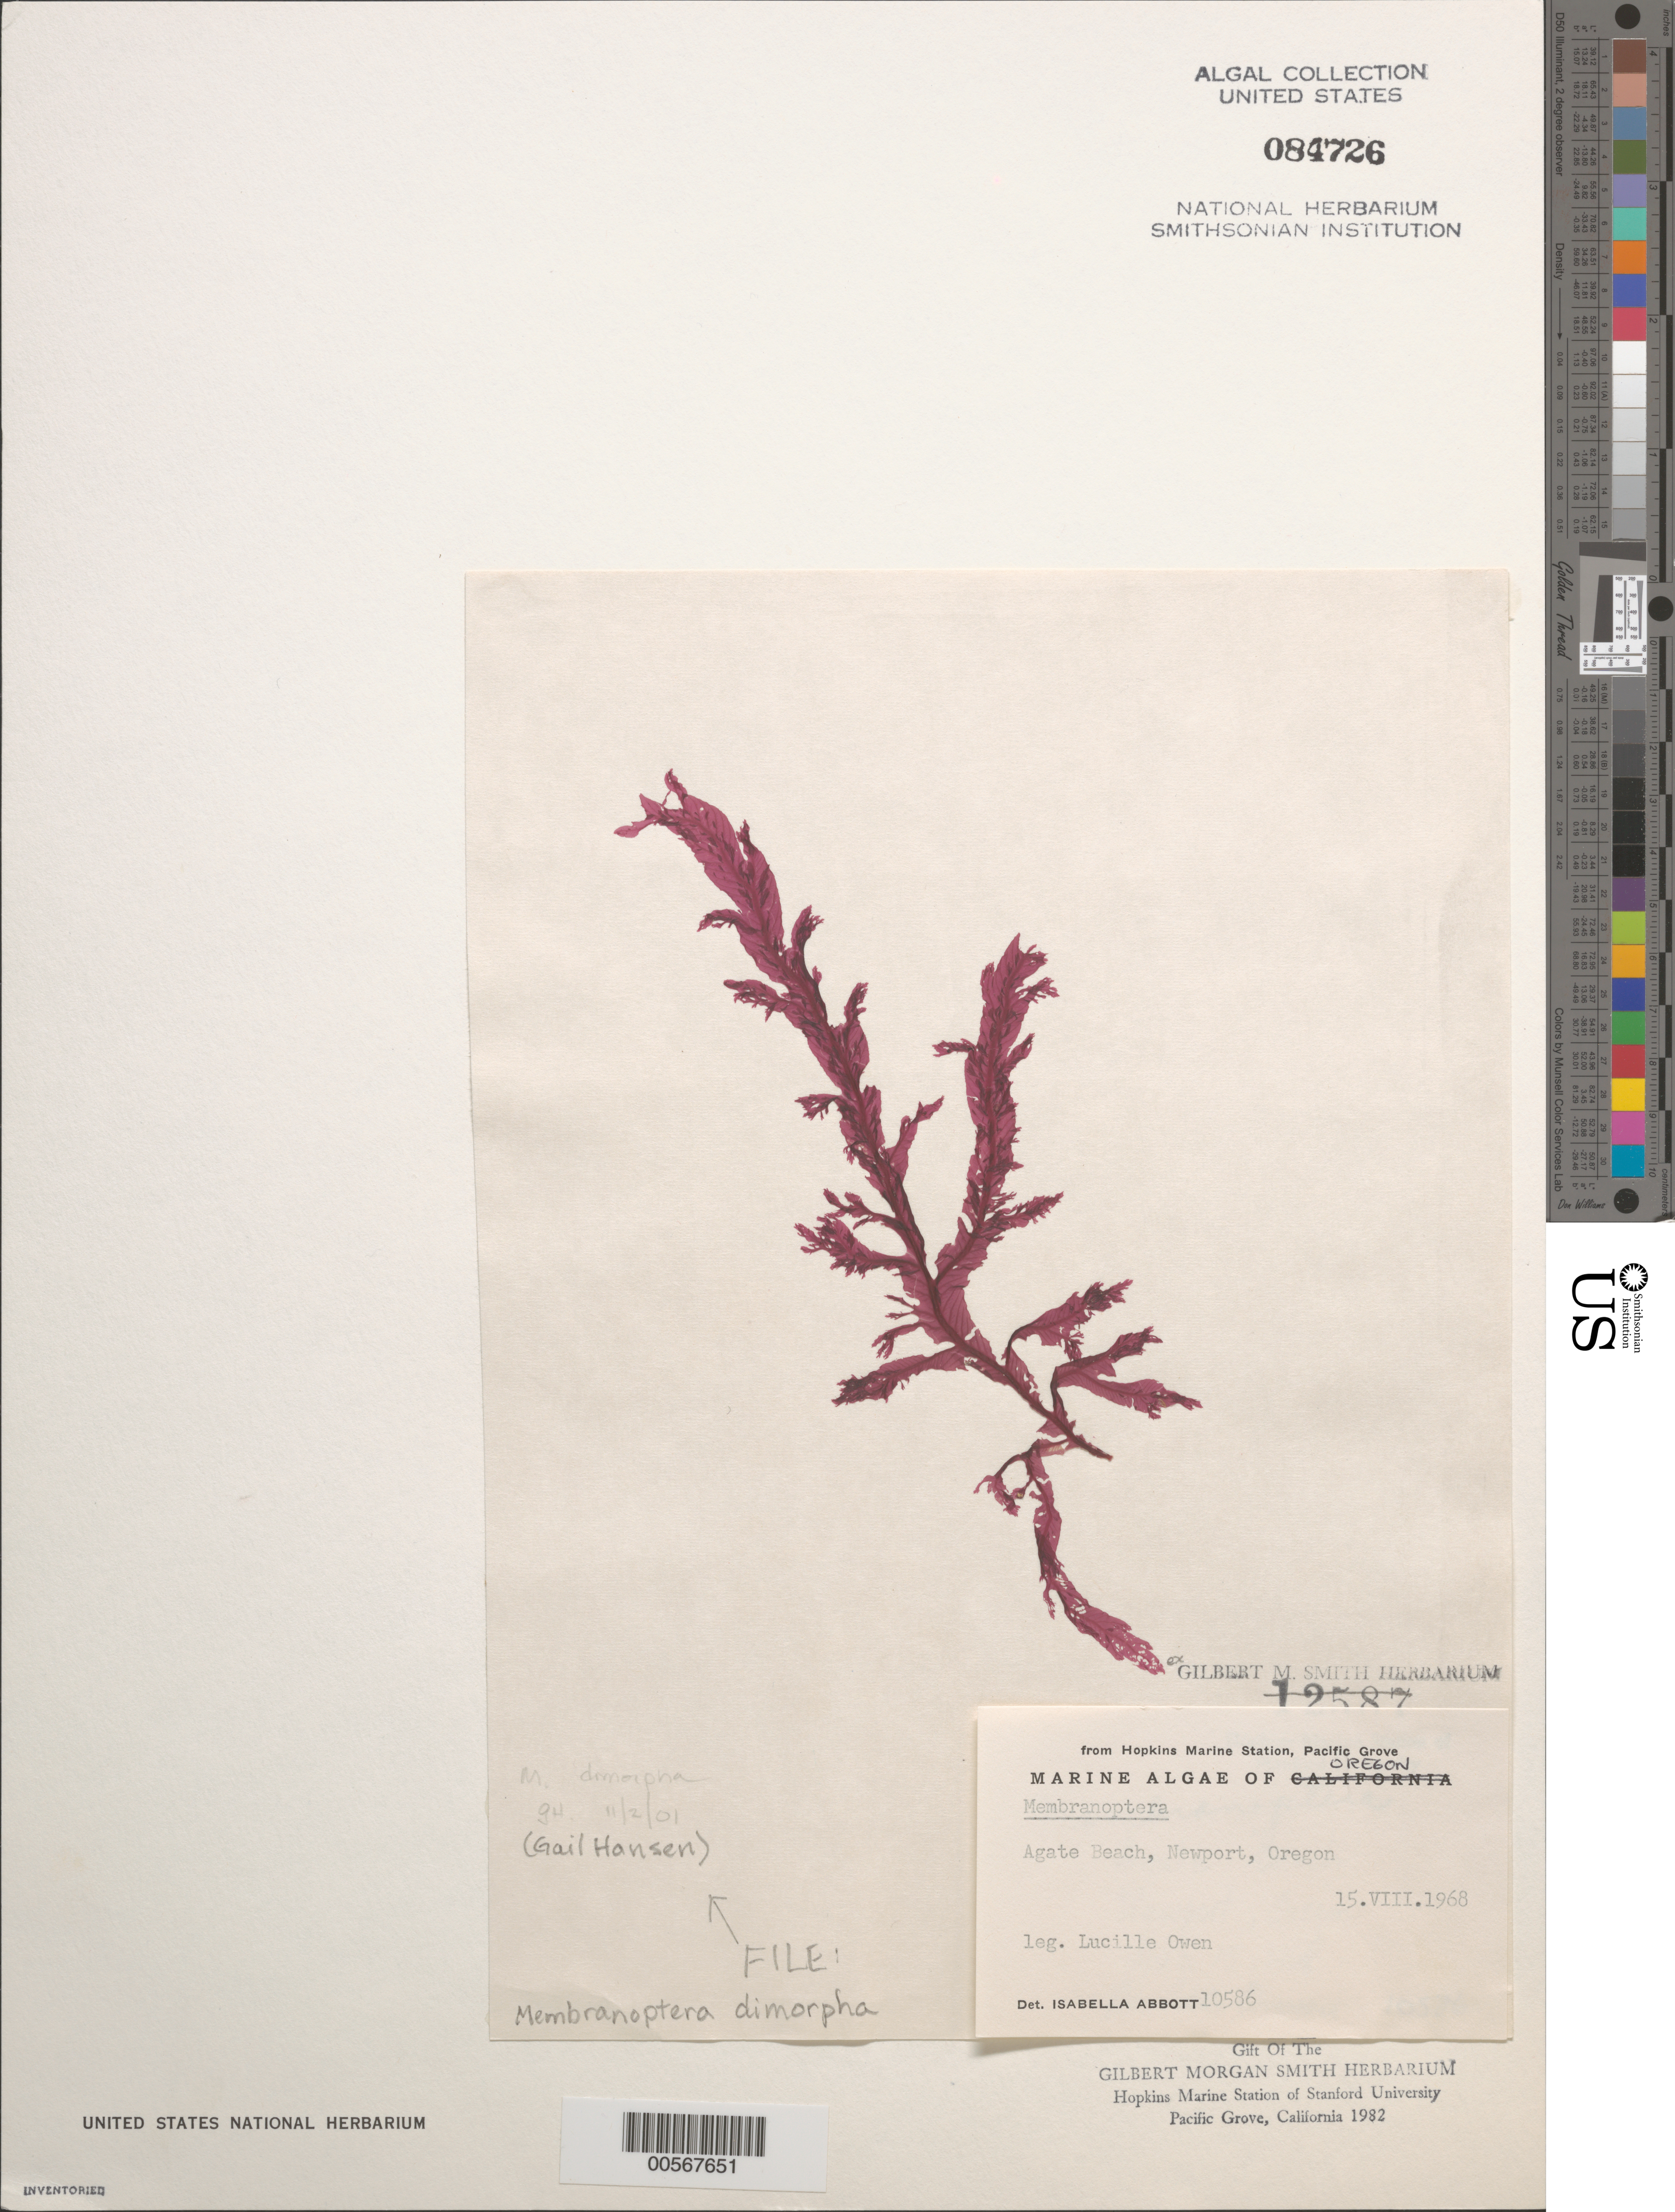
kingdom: Plantae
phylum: Rhodophyta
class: Florideophyceae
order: Ceramiales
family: Delesseriaceae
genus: Membranoptera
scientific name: Membranoptera platyphylla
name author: (Setch. & N.L. Gardner) Kylin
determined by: Algae name updating Project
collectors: L. Owen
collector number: IAA 10586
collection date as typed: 15 Aug 1968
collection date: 1968-08-15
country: United States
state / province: Oregon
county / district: Lincoln County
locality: Agate Beach, Newport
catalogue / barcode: US 84726